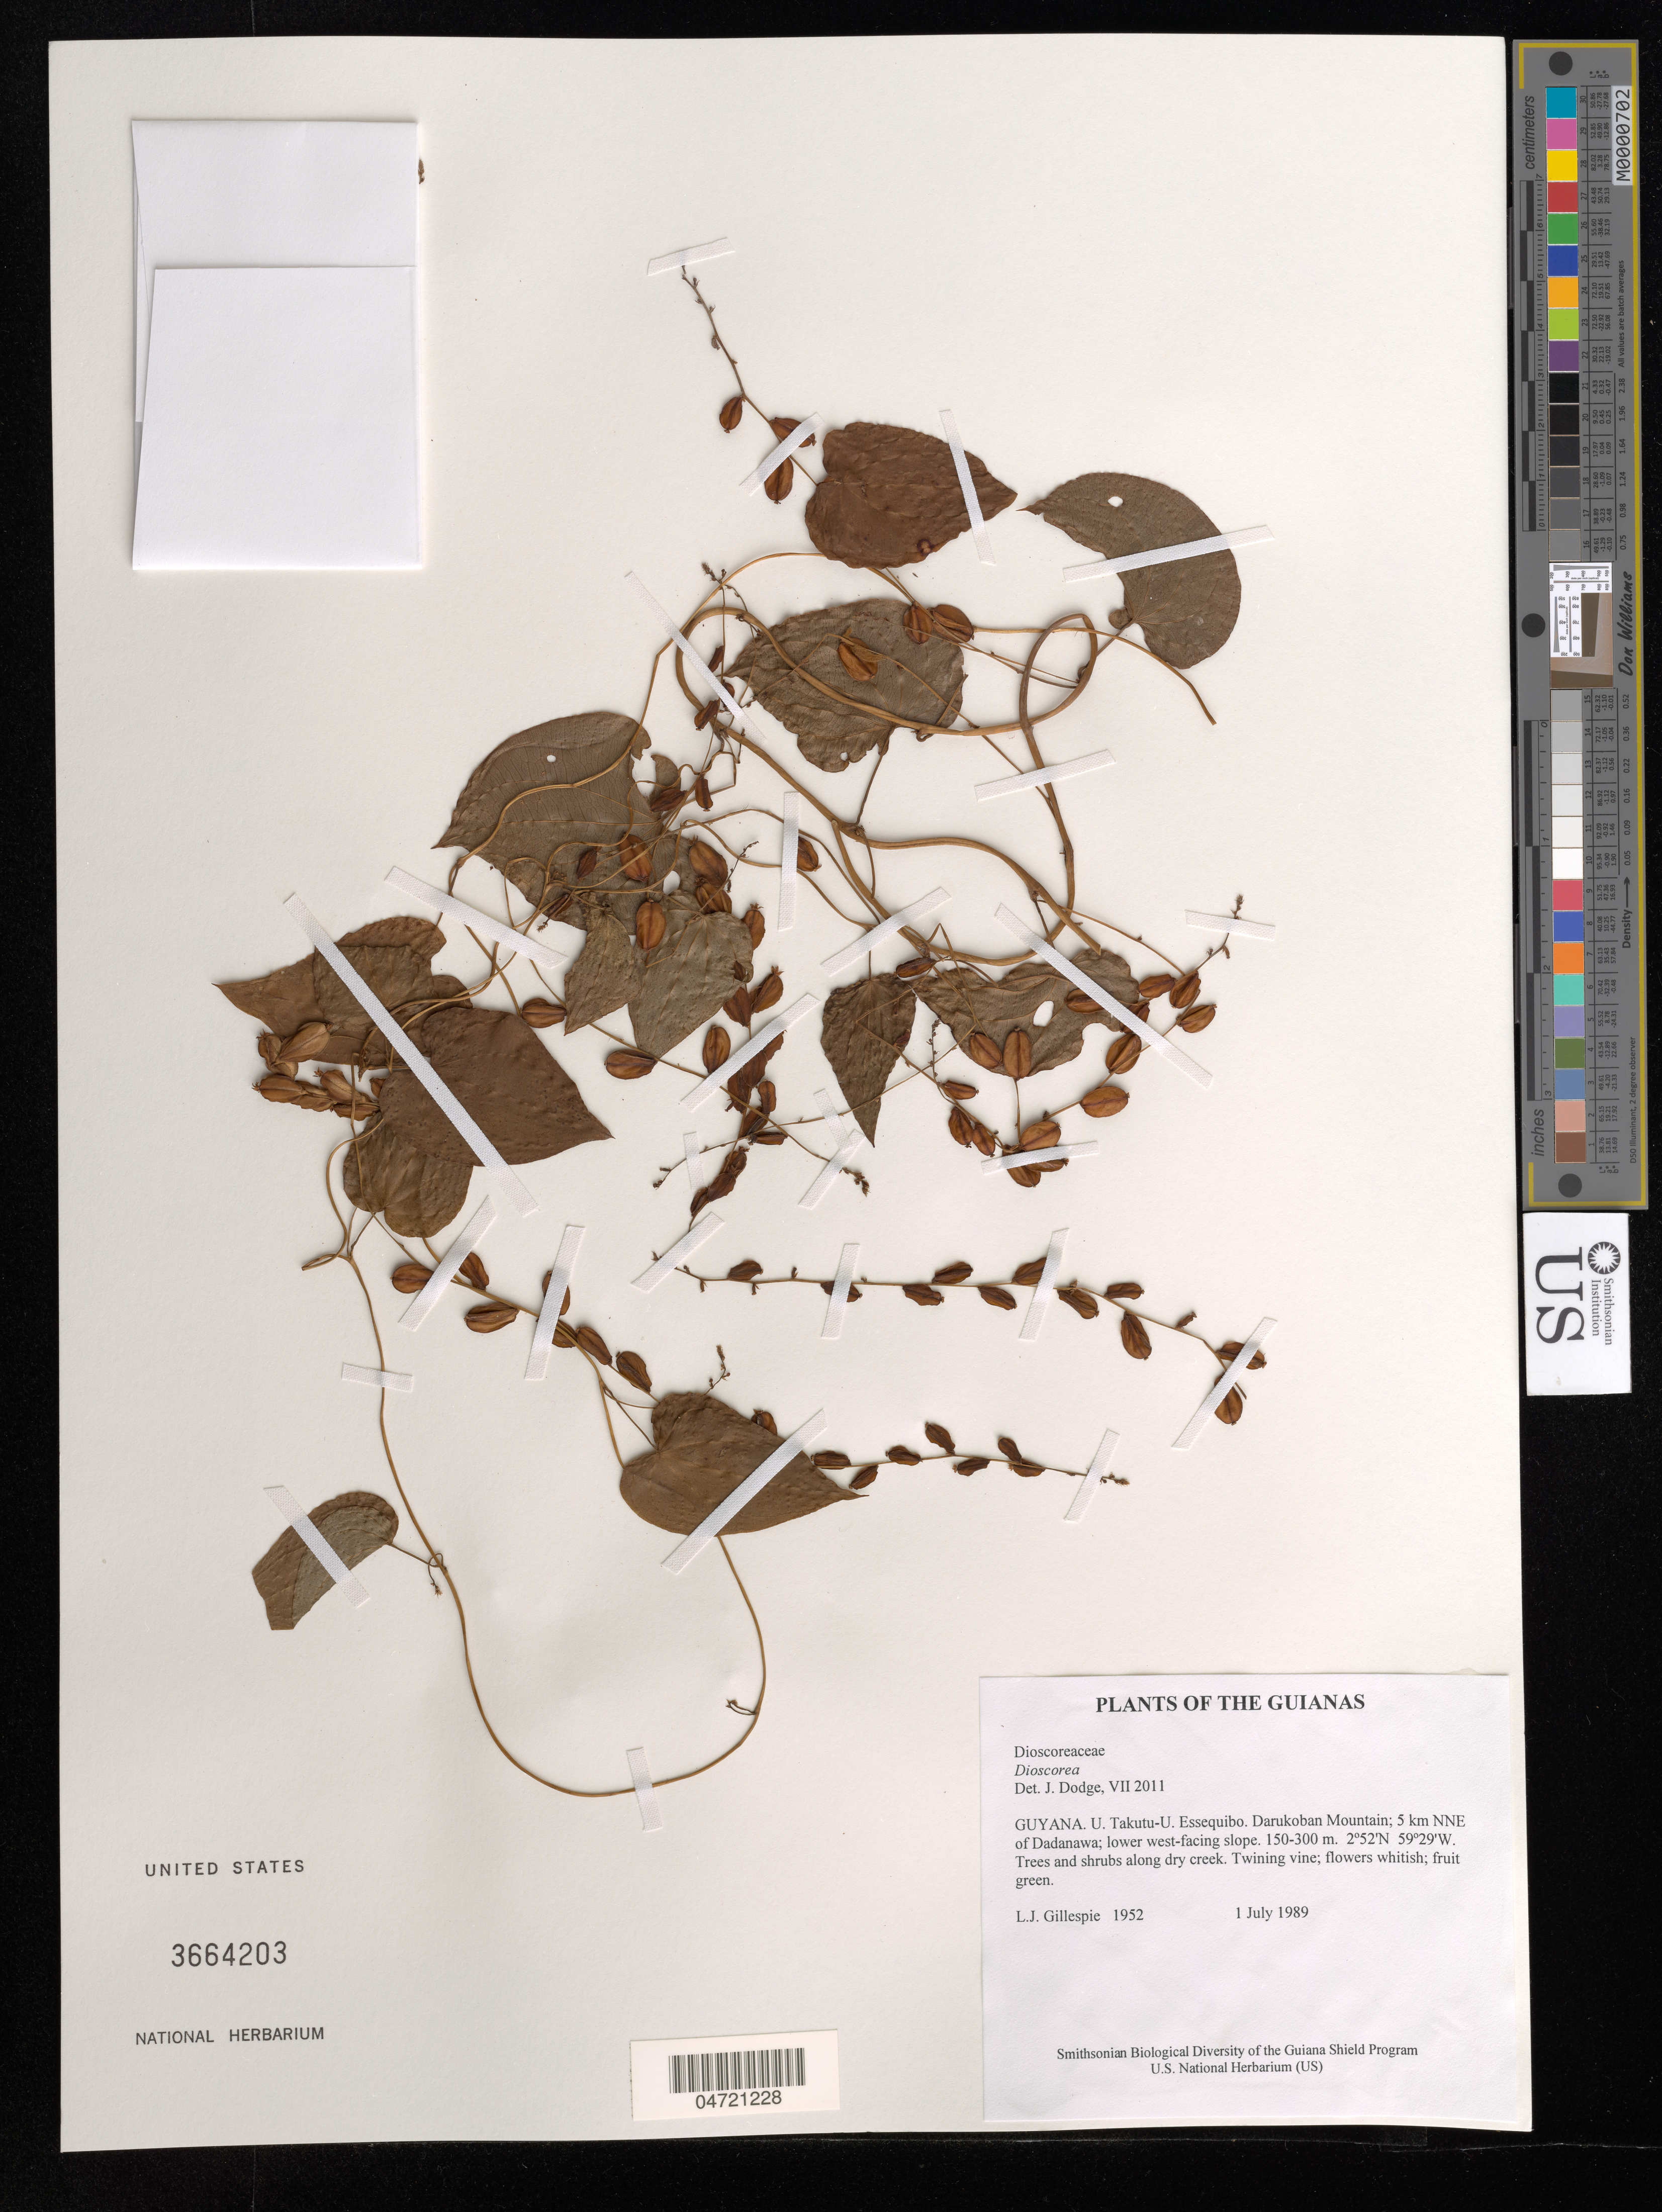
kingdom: Plantae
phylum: Tracheophyta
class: Liliopsida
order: Dioscoreales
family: Dioscoreaceae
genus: Dioscorea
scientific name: Dioscorea sp.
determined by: Dodge, J. E.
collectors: L. J. Gillespie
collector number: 1952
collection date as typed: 1 July 1989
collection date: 1989-07-01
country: Guyana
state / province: U. Takutu-U. Essequibo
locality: Darukoban Mountain; 5 km NNE of Dadanawa; lower west-facing slope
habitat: Trees and shrubs along dry creek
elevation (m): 150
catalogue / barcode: US 3664203